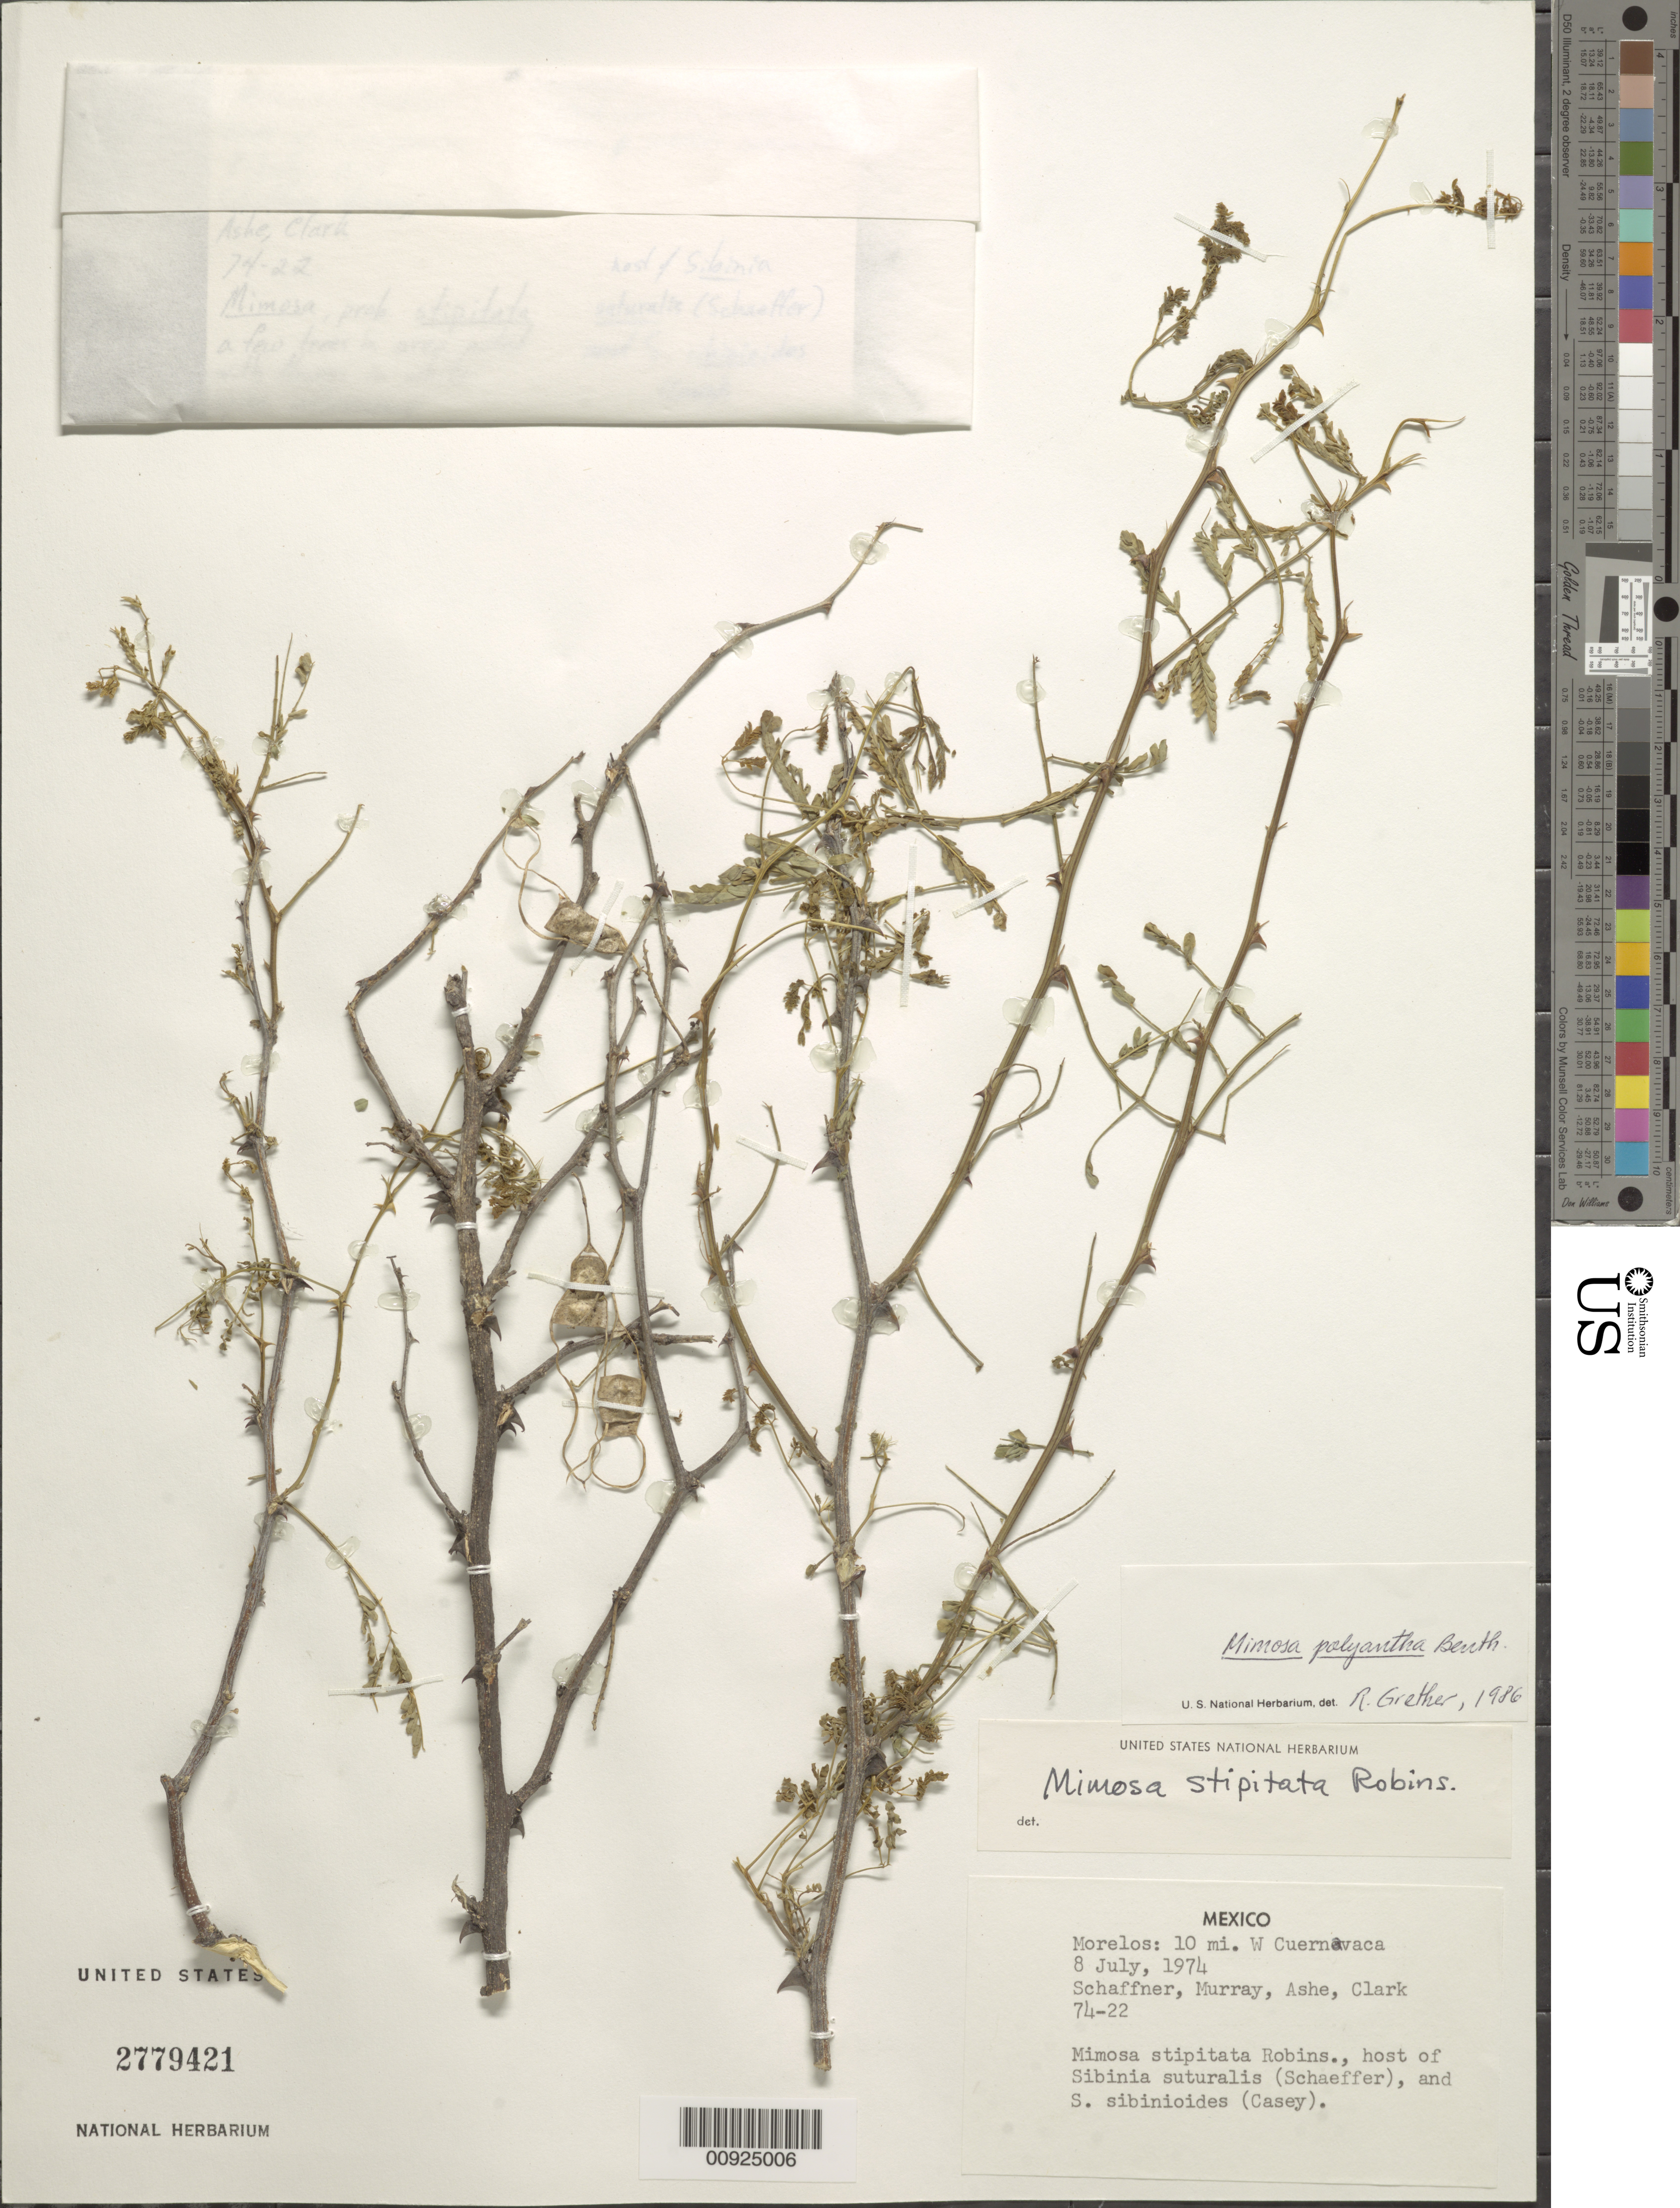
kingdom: Plantae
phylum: Tracheophyta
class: Magnoliopsida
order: Fabales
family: Fabaceae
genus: Mimosa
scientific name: Mimosa polyantha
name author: Benth.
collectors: -. Schaffner, Murray, --, -- Ashe & -- Clark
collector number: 74-22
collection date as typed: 08 Jul 1974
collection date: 1974-07-08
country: Mexico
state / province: Morelos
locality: Morelos: 10 mi. W Cuernavaca.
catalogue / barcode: US 2779421